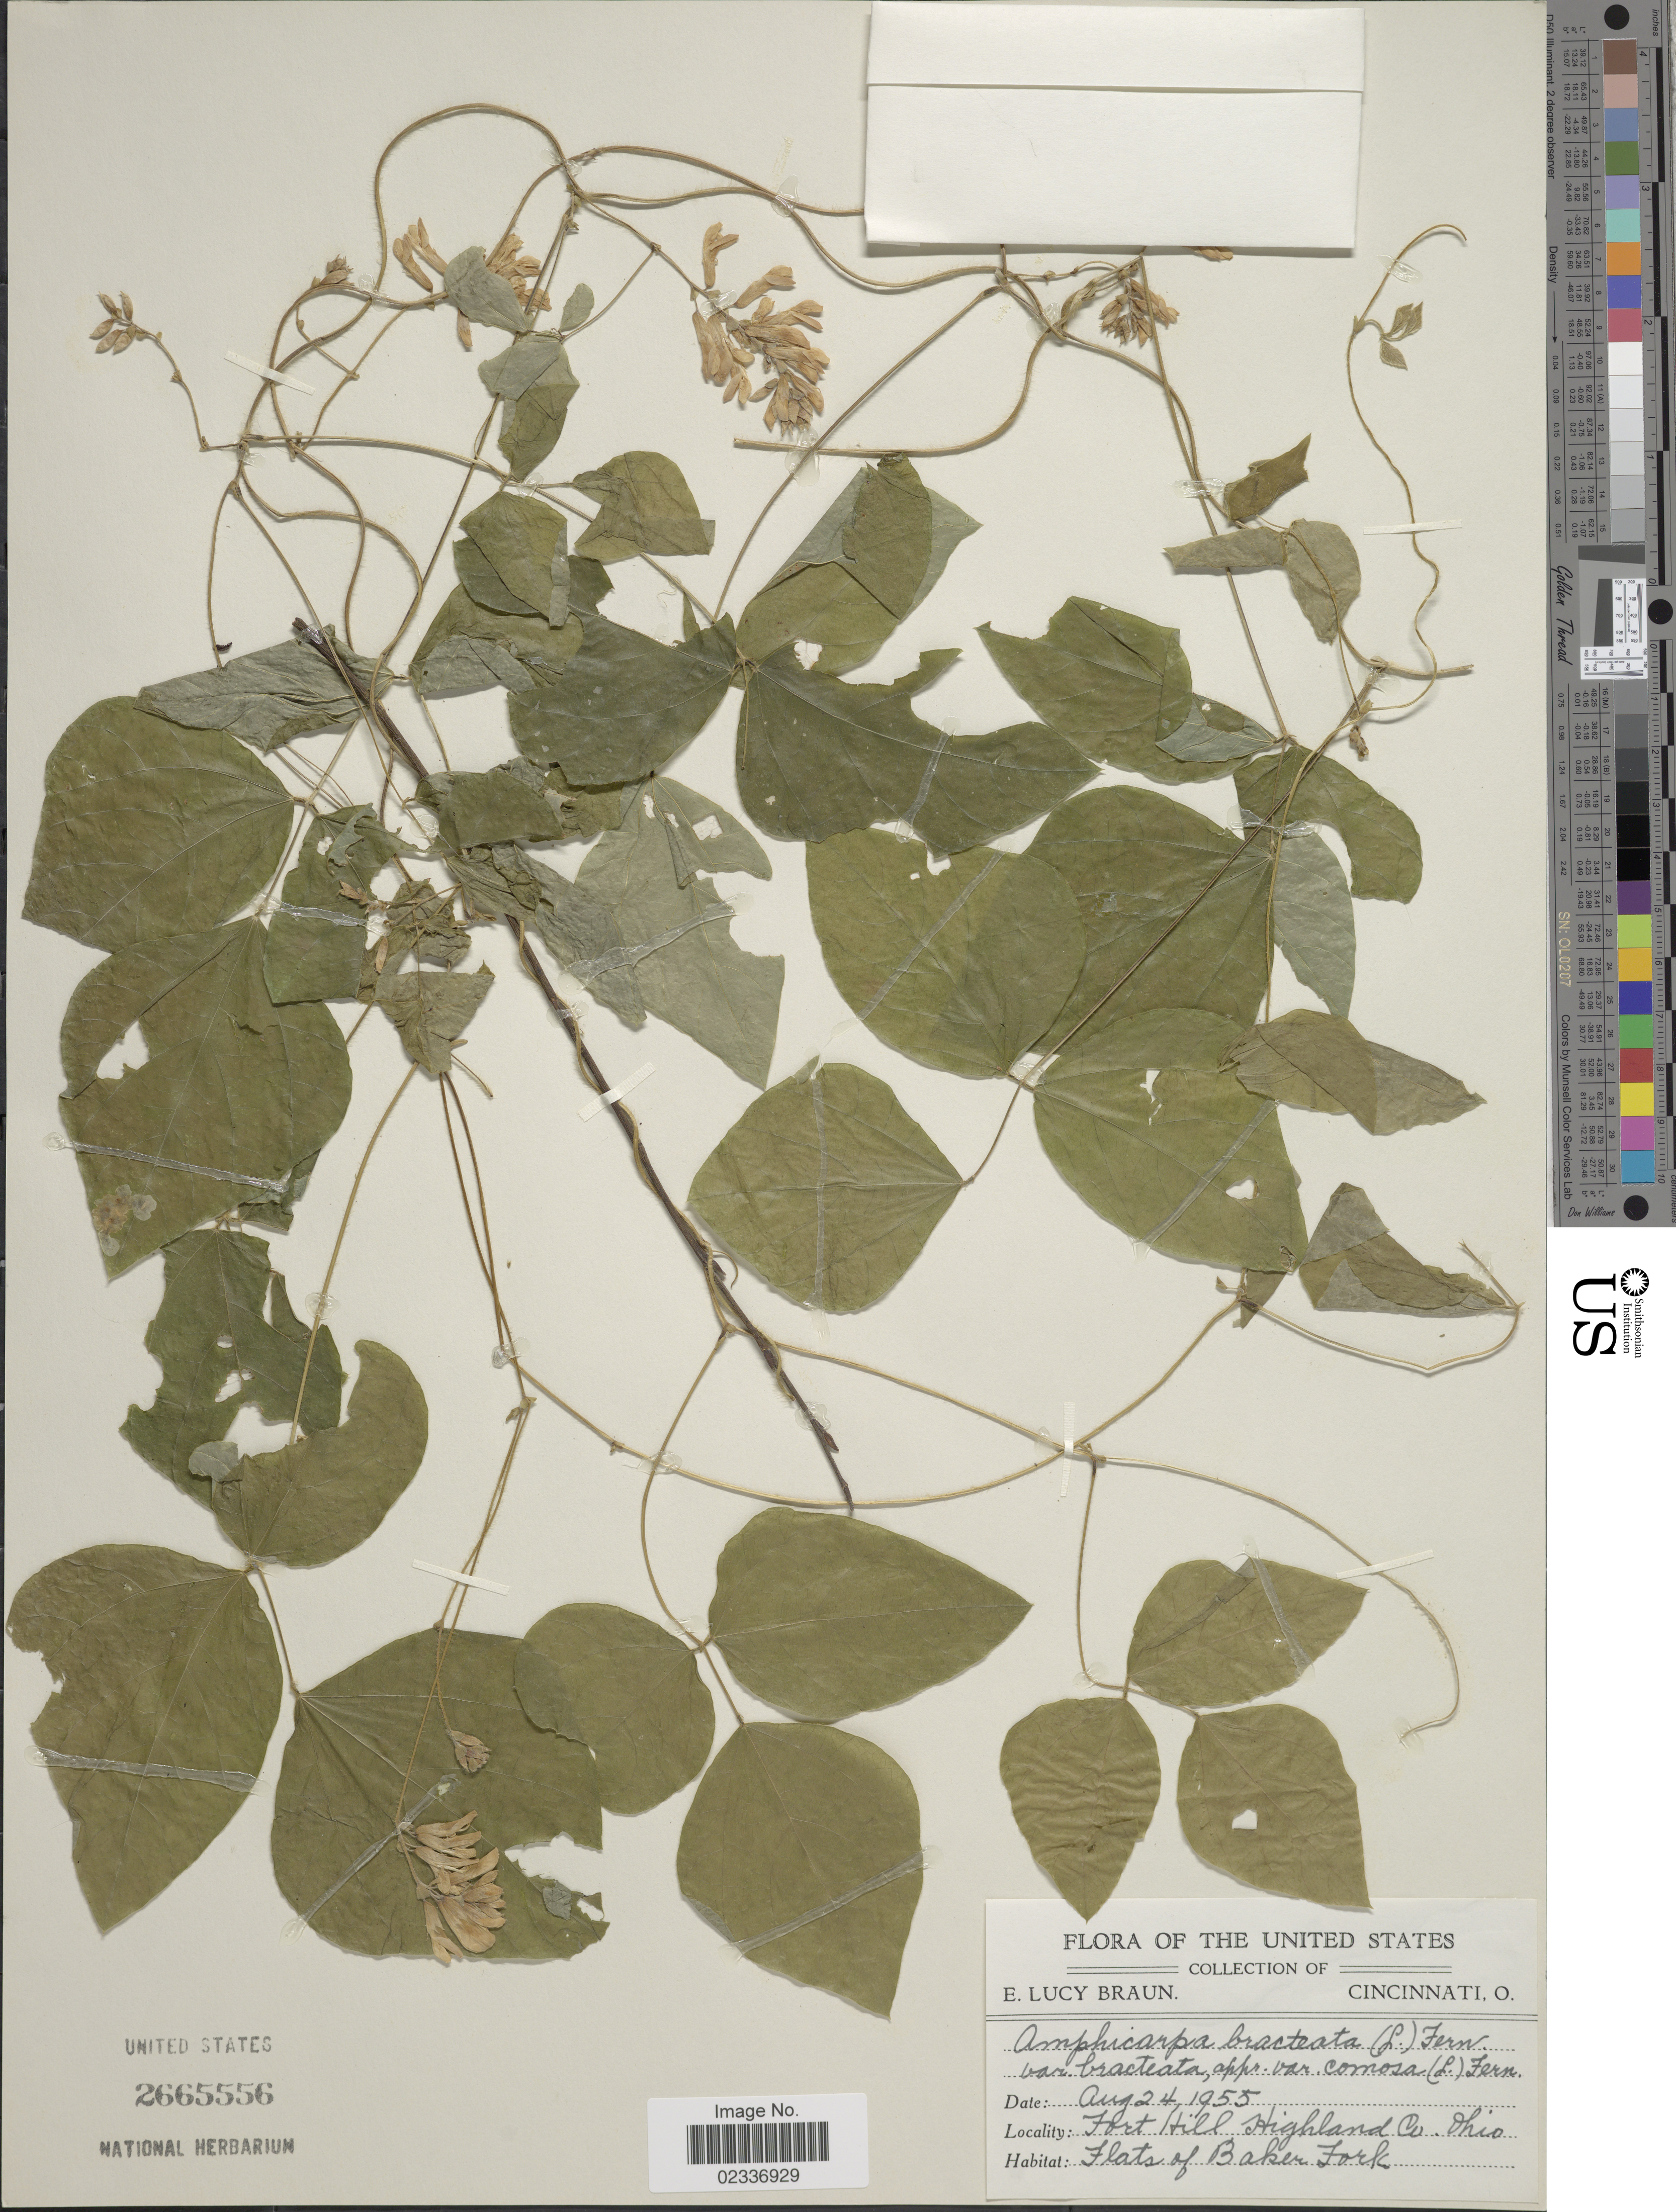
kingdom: Plantae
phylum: Tracheophyta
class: Magnoliopsida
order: Fabales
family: Fabaceae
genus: Amphicarpaea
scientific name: Amphicarpaea bracteata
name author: (L.) Fernald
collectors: E. L. Braun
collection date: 1955-08-24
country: United States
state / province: Ohio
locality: Fort Hill, Highland Co. Flats of Baker Fork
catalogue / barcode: US 2665556